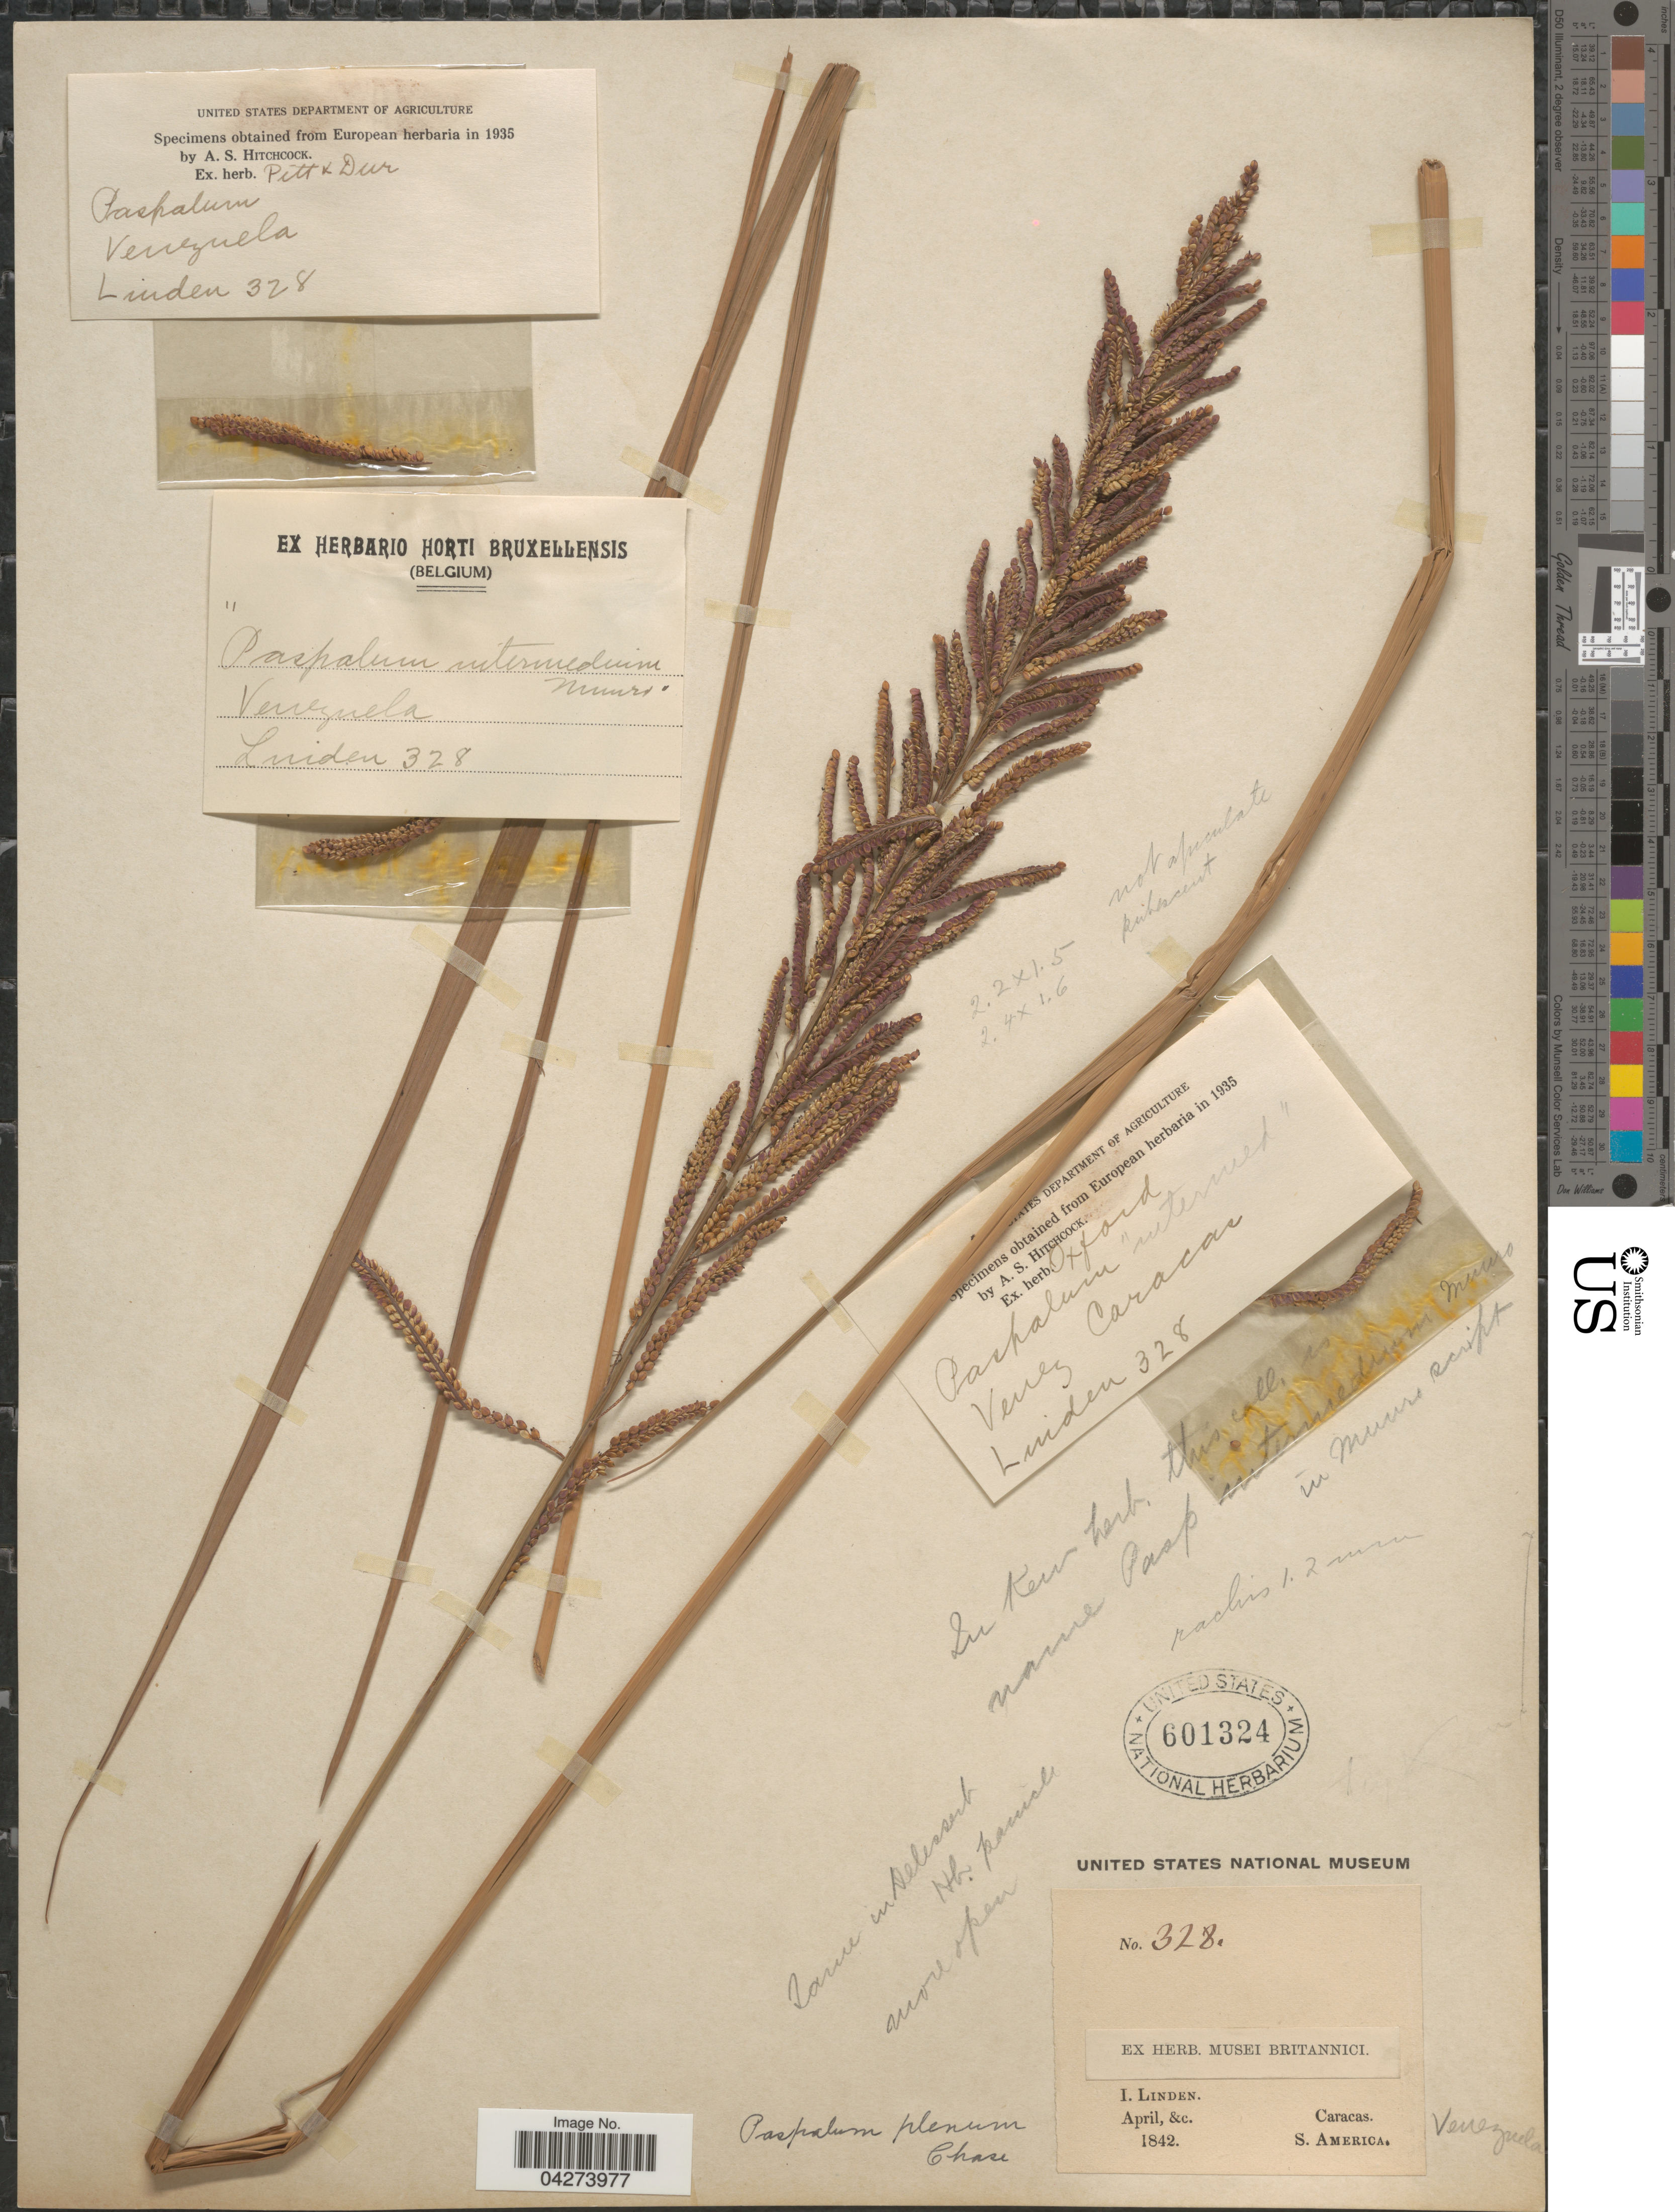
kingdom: Plantae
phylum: Tracheophyta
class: Liliopsida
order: Poales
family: Poaceae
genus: Paspalum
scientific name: Paspalum plenum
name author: Chase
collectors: I. Linden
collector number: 328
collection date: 1842-04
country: Venezuela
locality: Caracas.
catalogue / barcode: US 601324